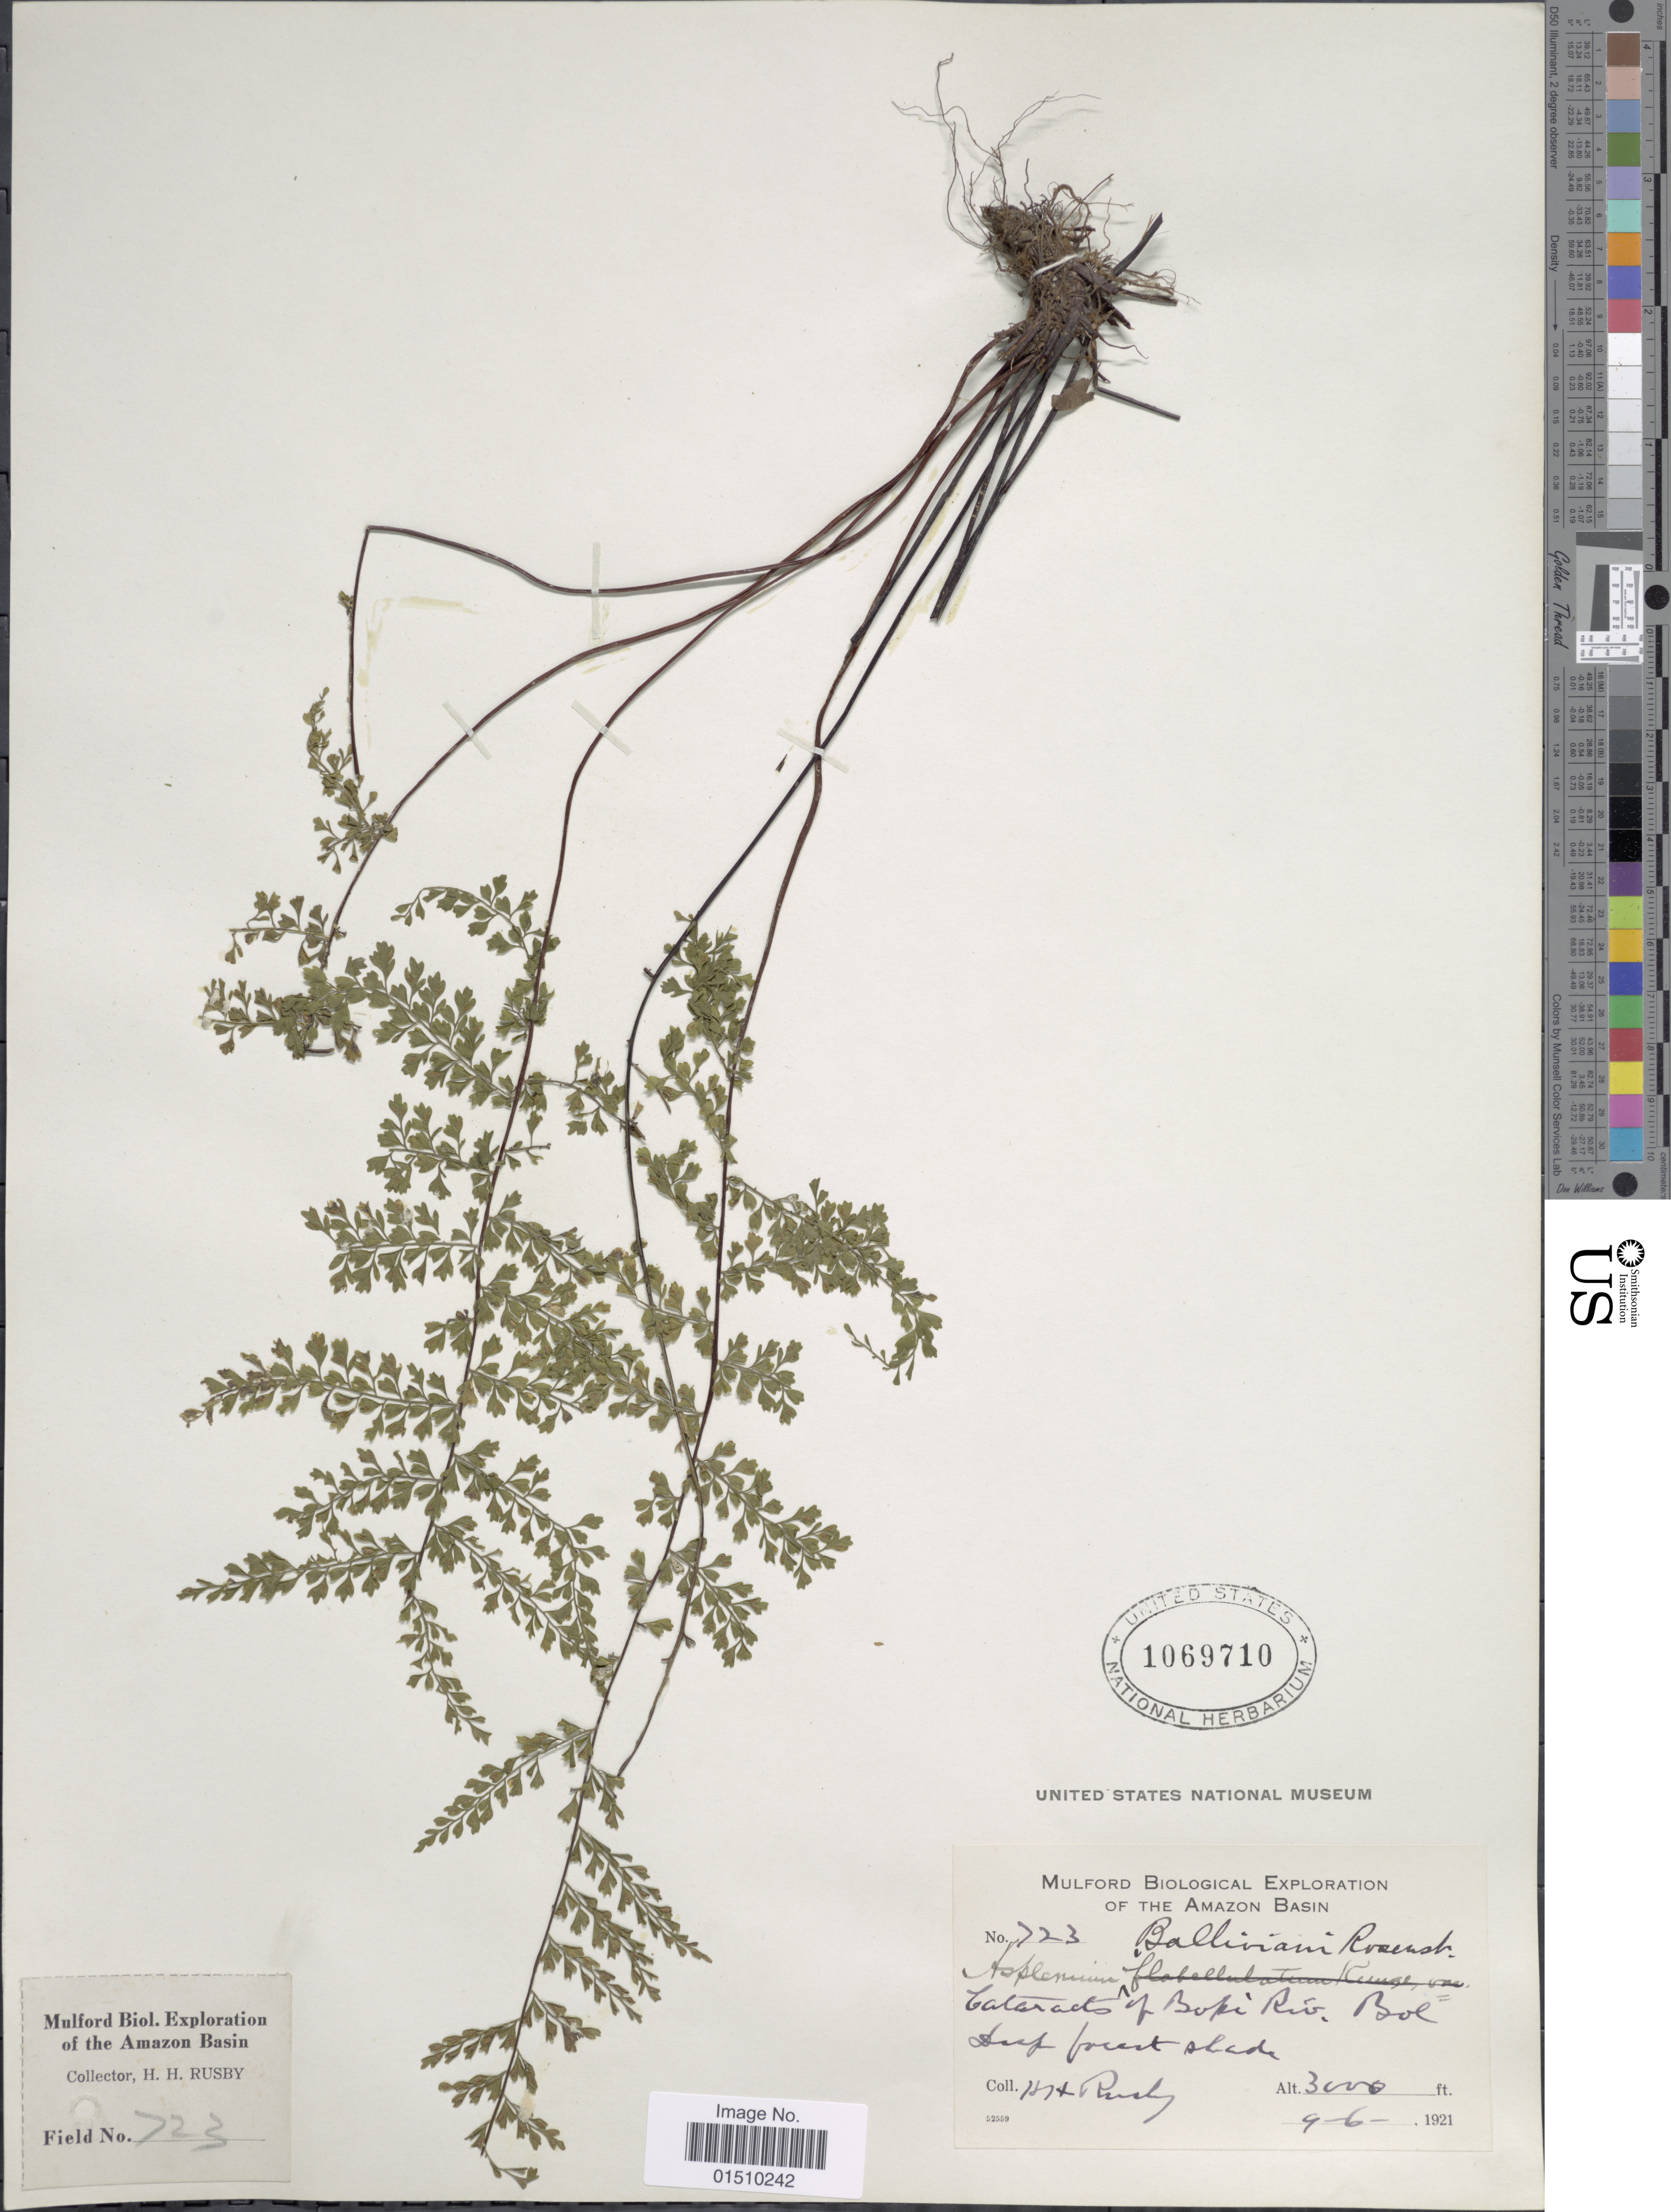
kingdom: Plantae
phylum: Tracheophyta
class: Polypodiopsida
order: Polypodiales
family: Aspleniaceae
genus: Asplenium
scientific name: Asplenium balliviani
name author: Rosenst.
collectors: H. H. Rusby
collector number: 723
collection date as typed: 9-6-1921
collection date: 1921-09-06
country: Bolivia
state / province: La Paz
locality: Cataracts of the Bopi River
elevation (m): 914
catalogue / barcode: US 1069710